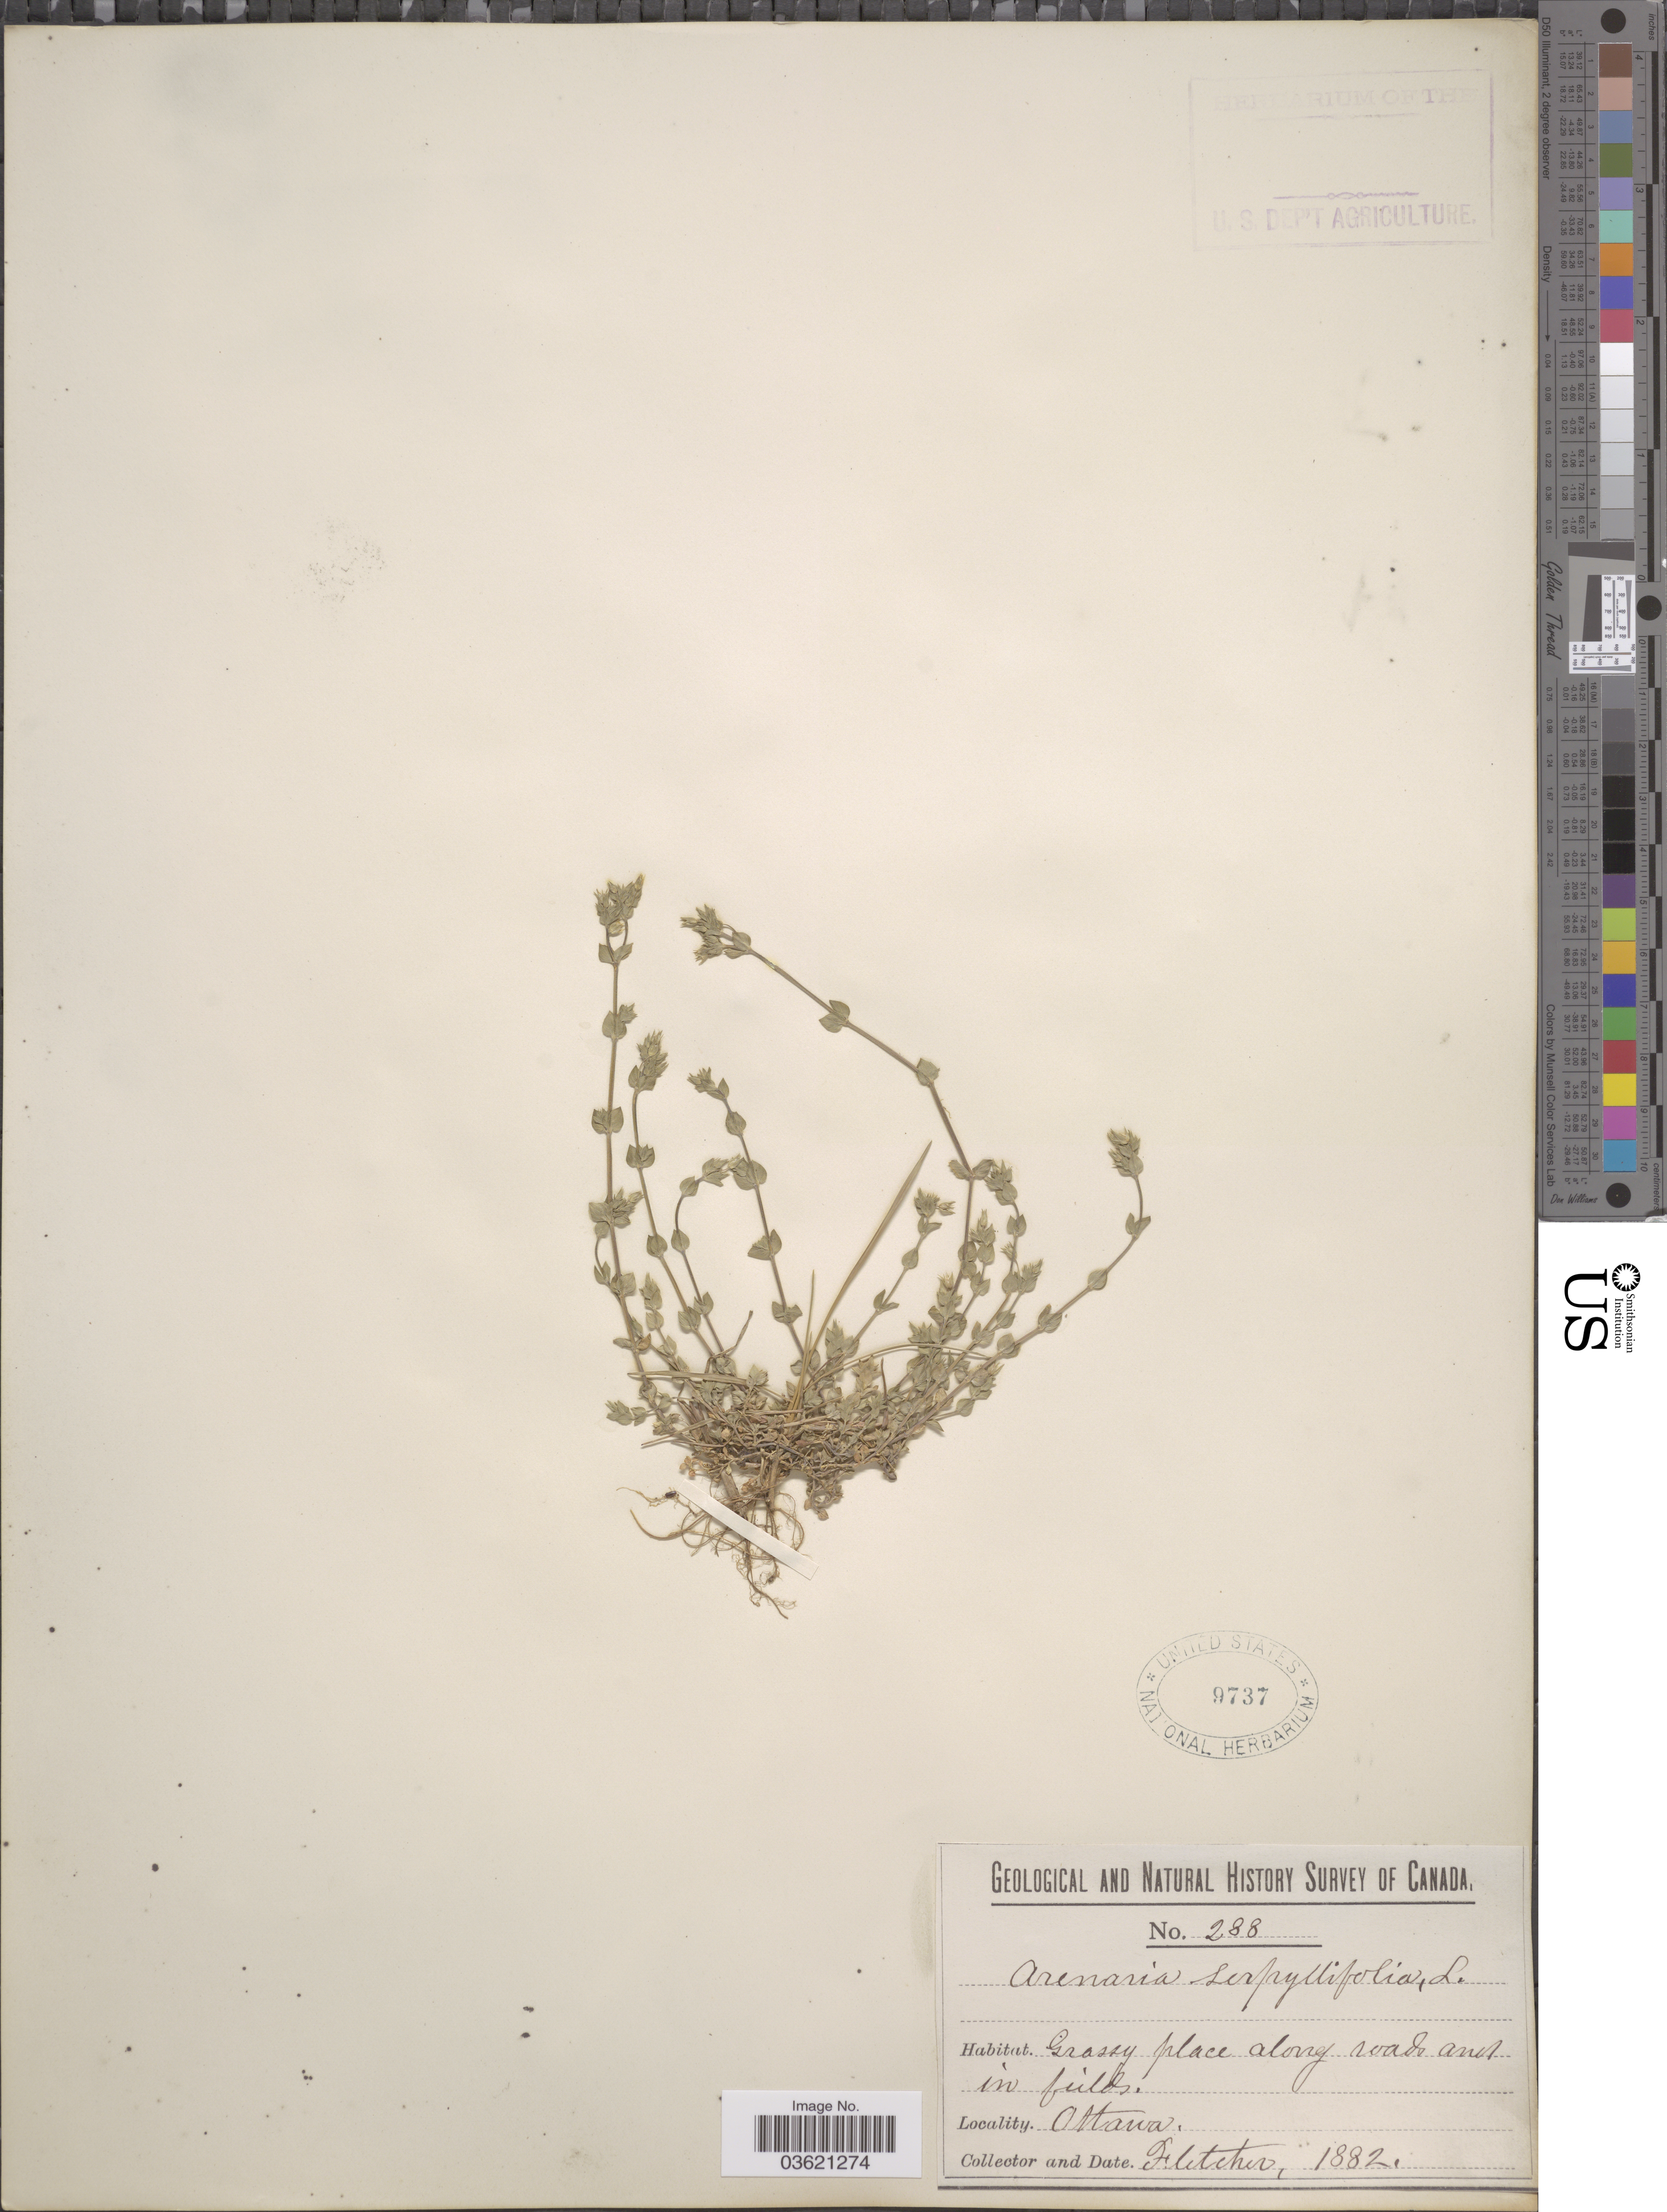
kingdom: Plantae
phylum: Tracheophyta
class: Magnoliopsida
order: Caryophyllales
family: Caryophyllaceae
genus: Arenaria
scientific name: Arenaria serpyllifolia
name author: L.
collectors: -. Fletcher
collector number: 288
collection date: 1882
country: Canada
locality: Grassy place along roads and in fields. Ottawa.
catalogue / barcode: US 9737